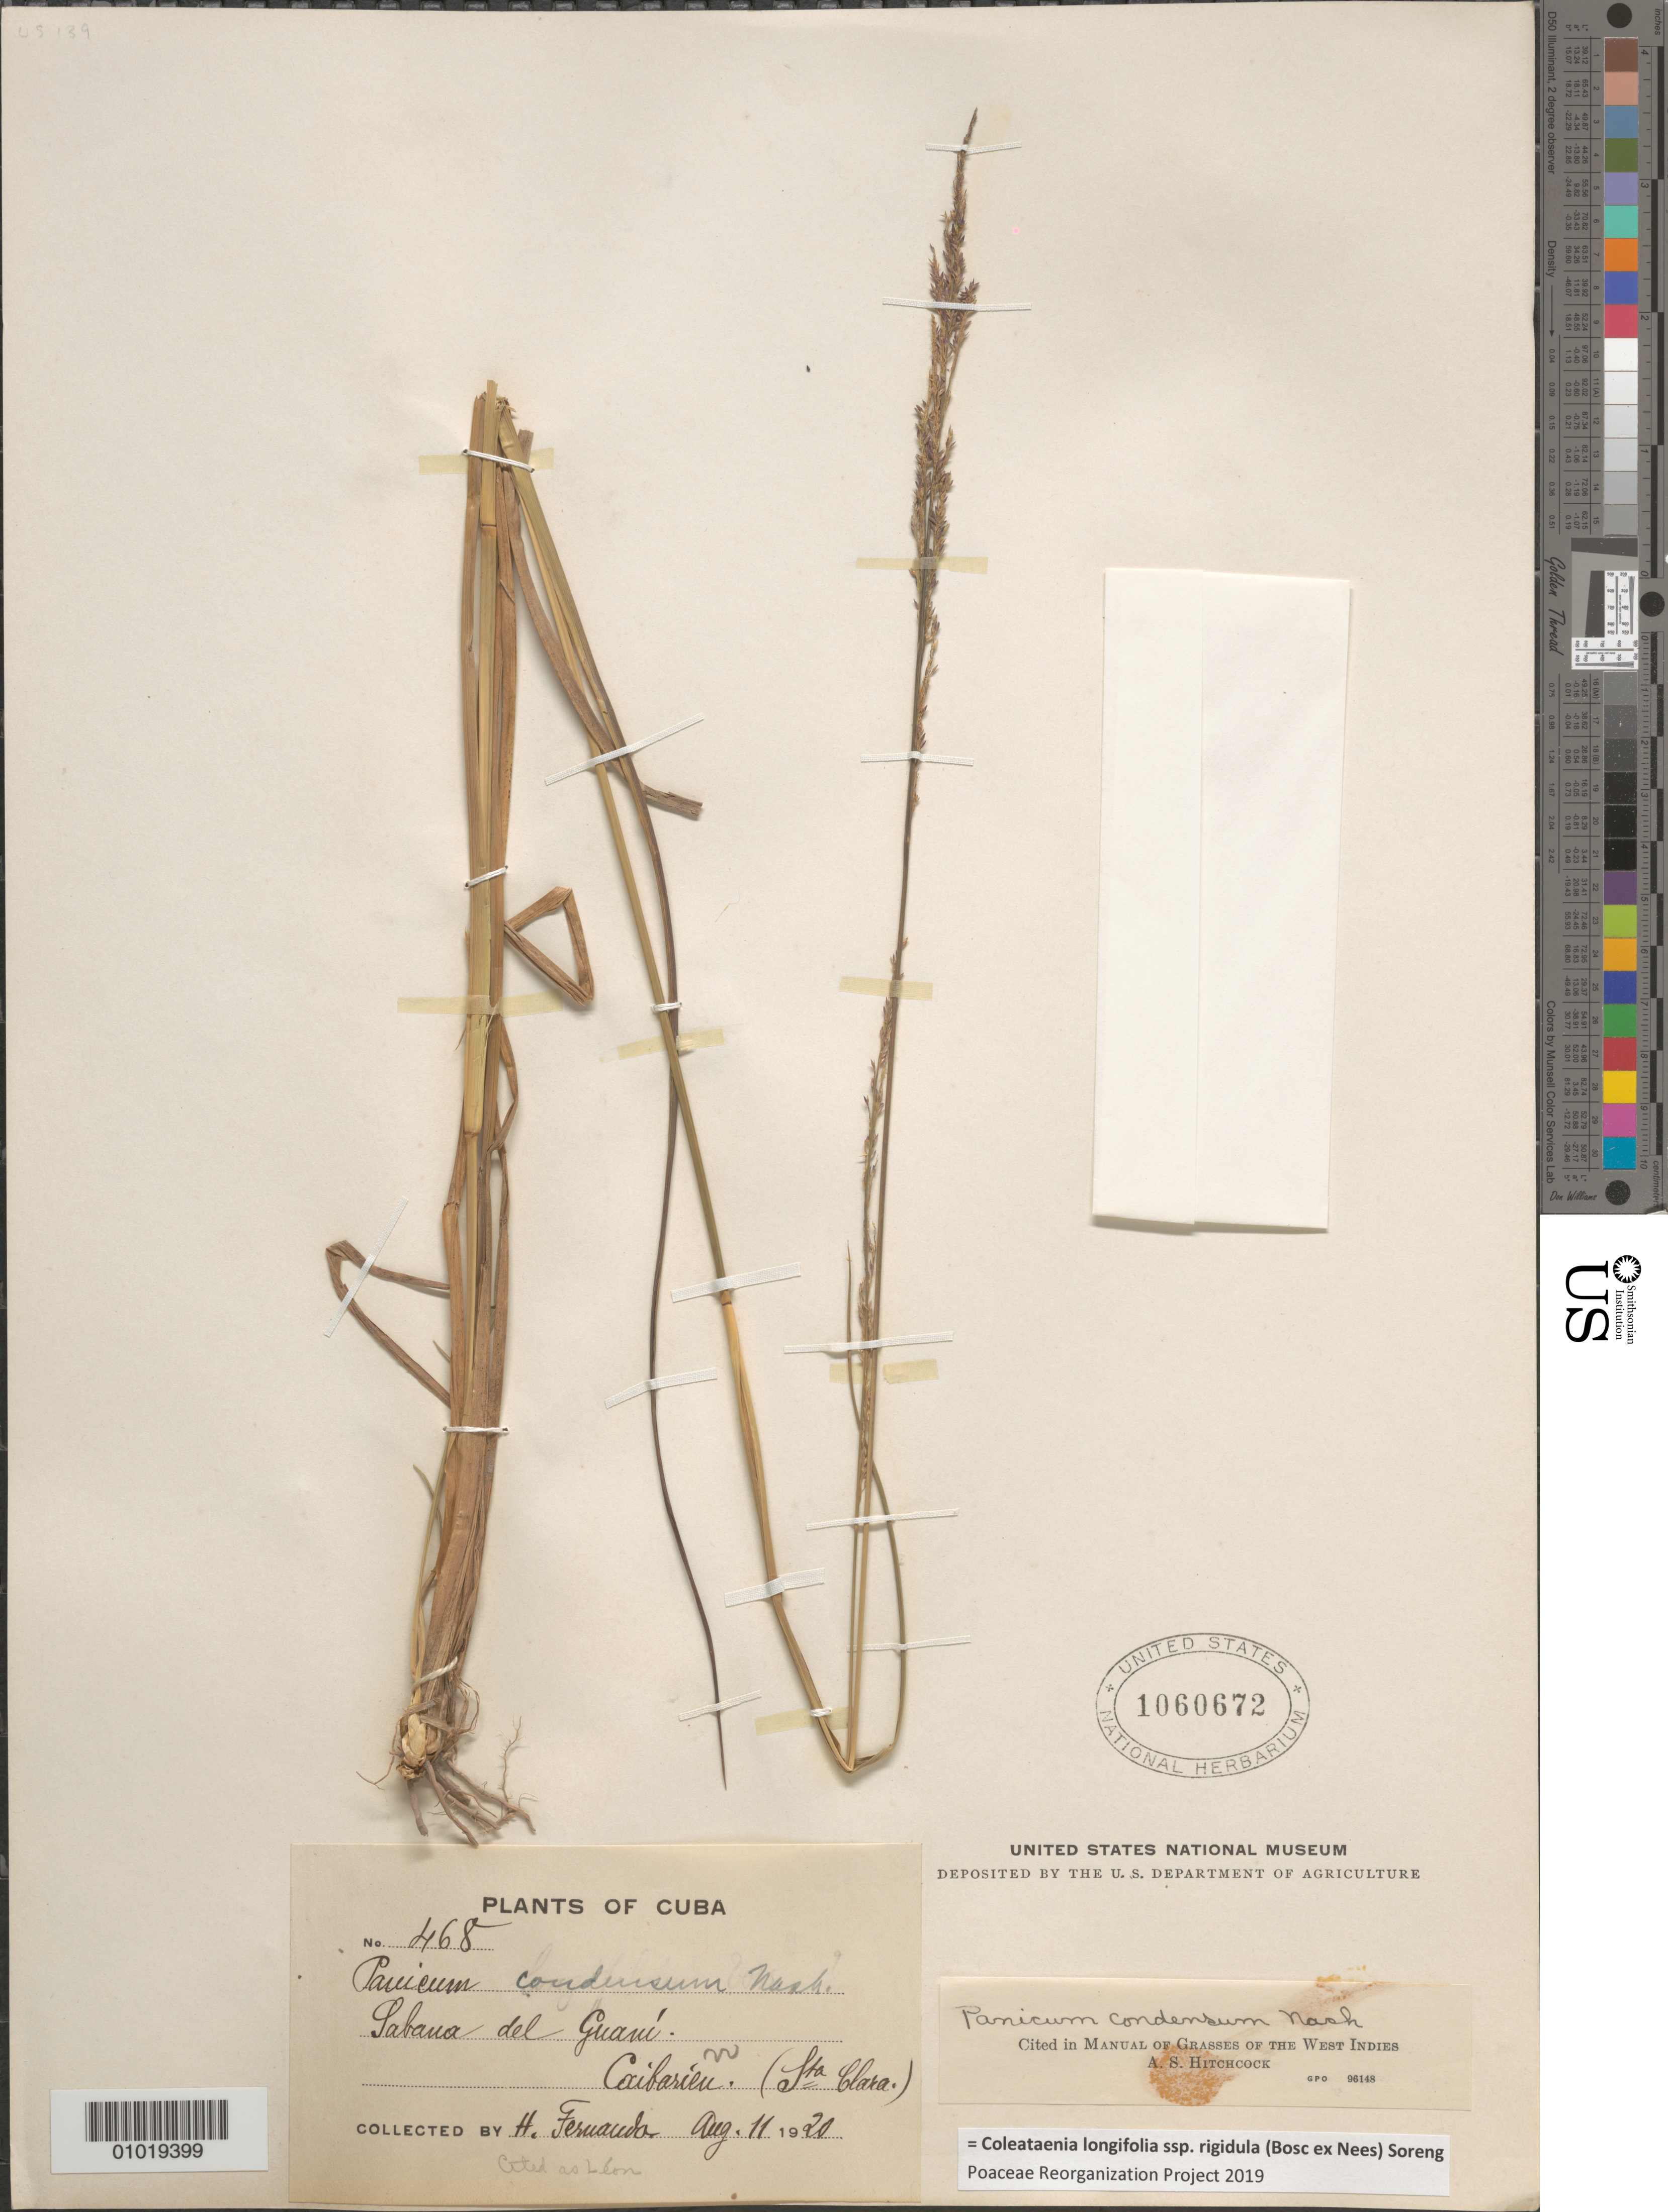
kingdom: Plantae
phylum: Tracheophyta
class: Liliopsida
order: Poales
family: Poaceae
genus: Panicum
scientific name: Panicum condensum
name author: Nash ex Small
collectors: H. Fernando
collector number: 468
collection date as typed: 11 Aug 1920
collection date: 1920-08-11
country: Cuba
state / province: Villa Clara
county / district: Santa Clara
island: Cuba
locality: Savanna of Guani,Caibarien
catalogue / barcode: US 1060672